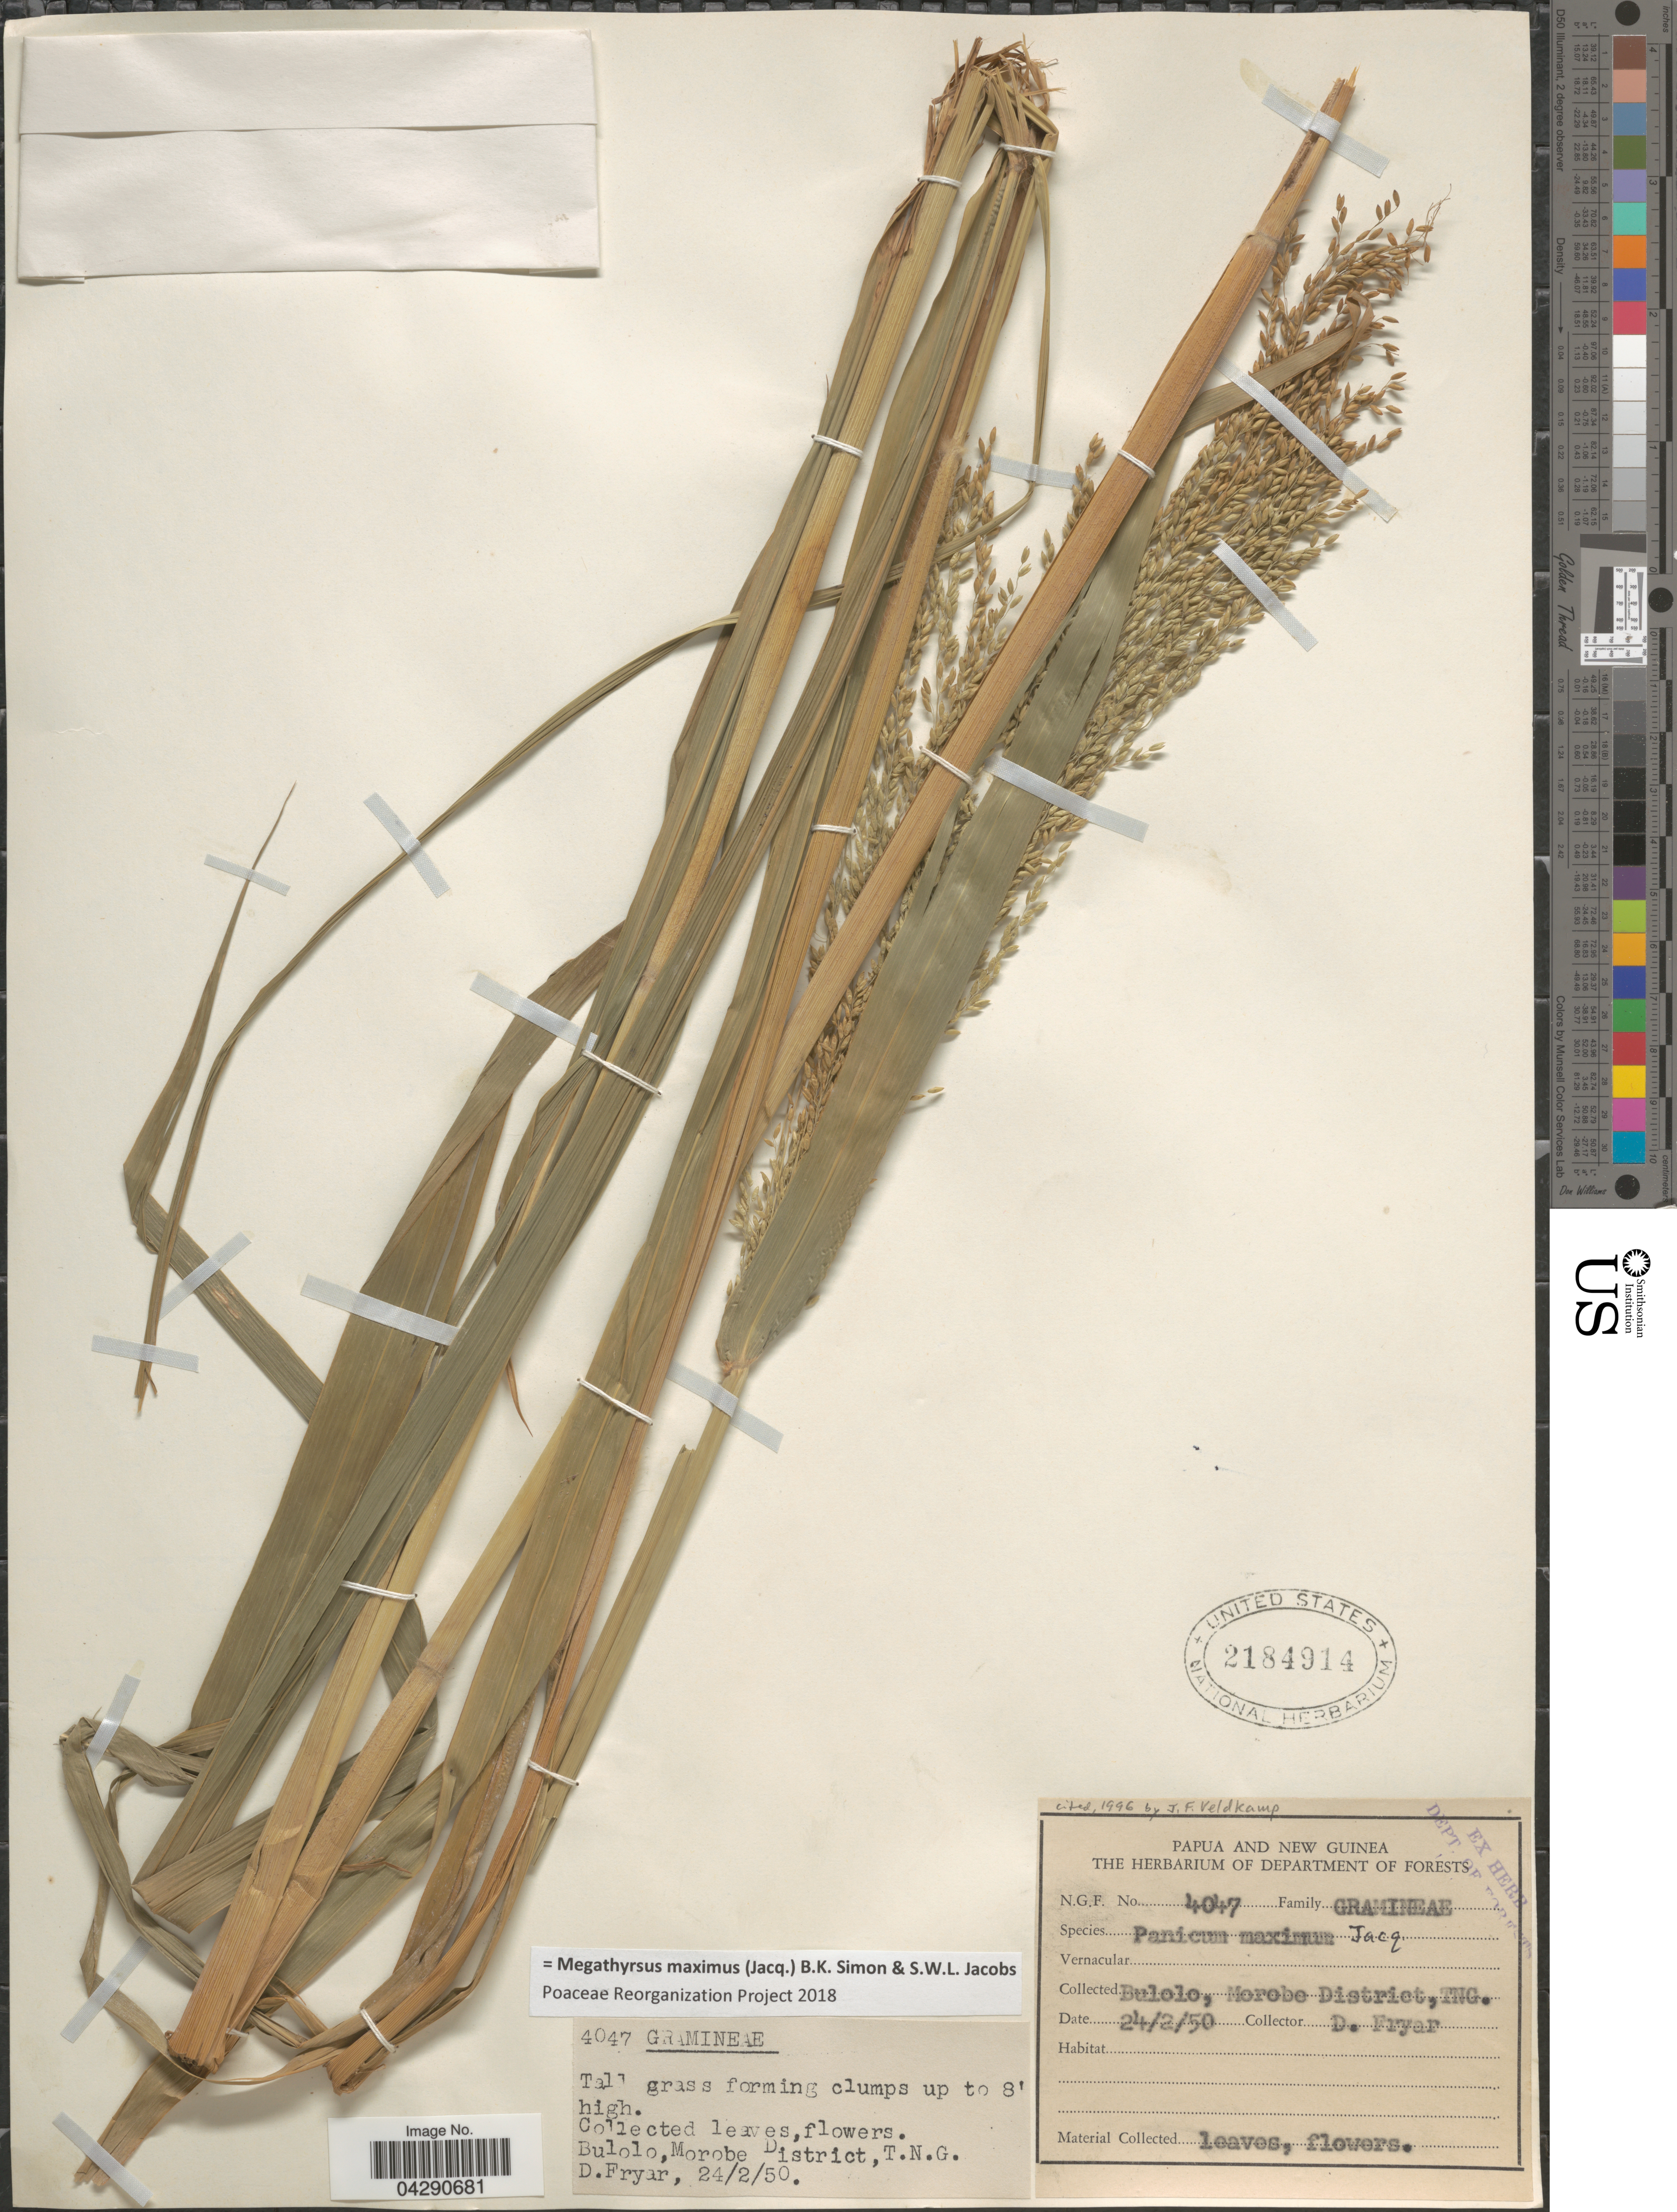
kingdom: Plantae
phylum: Tracheophyta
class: Liliopsida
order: Poales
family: Poaceae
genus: Megathyrsus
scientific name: Megathyrsus maximus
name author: (Jacq.) B.K. Simon & S.W.L. Jacobs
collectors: D. Fryar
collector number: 4047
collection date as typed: Transcribed d/m/y: 24/2/50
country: Papua New Guinea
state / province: Morobe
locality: Bulolo, Morobe District, T.N.G.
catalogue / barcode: US 2184914